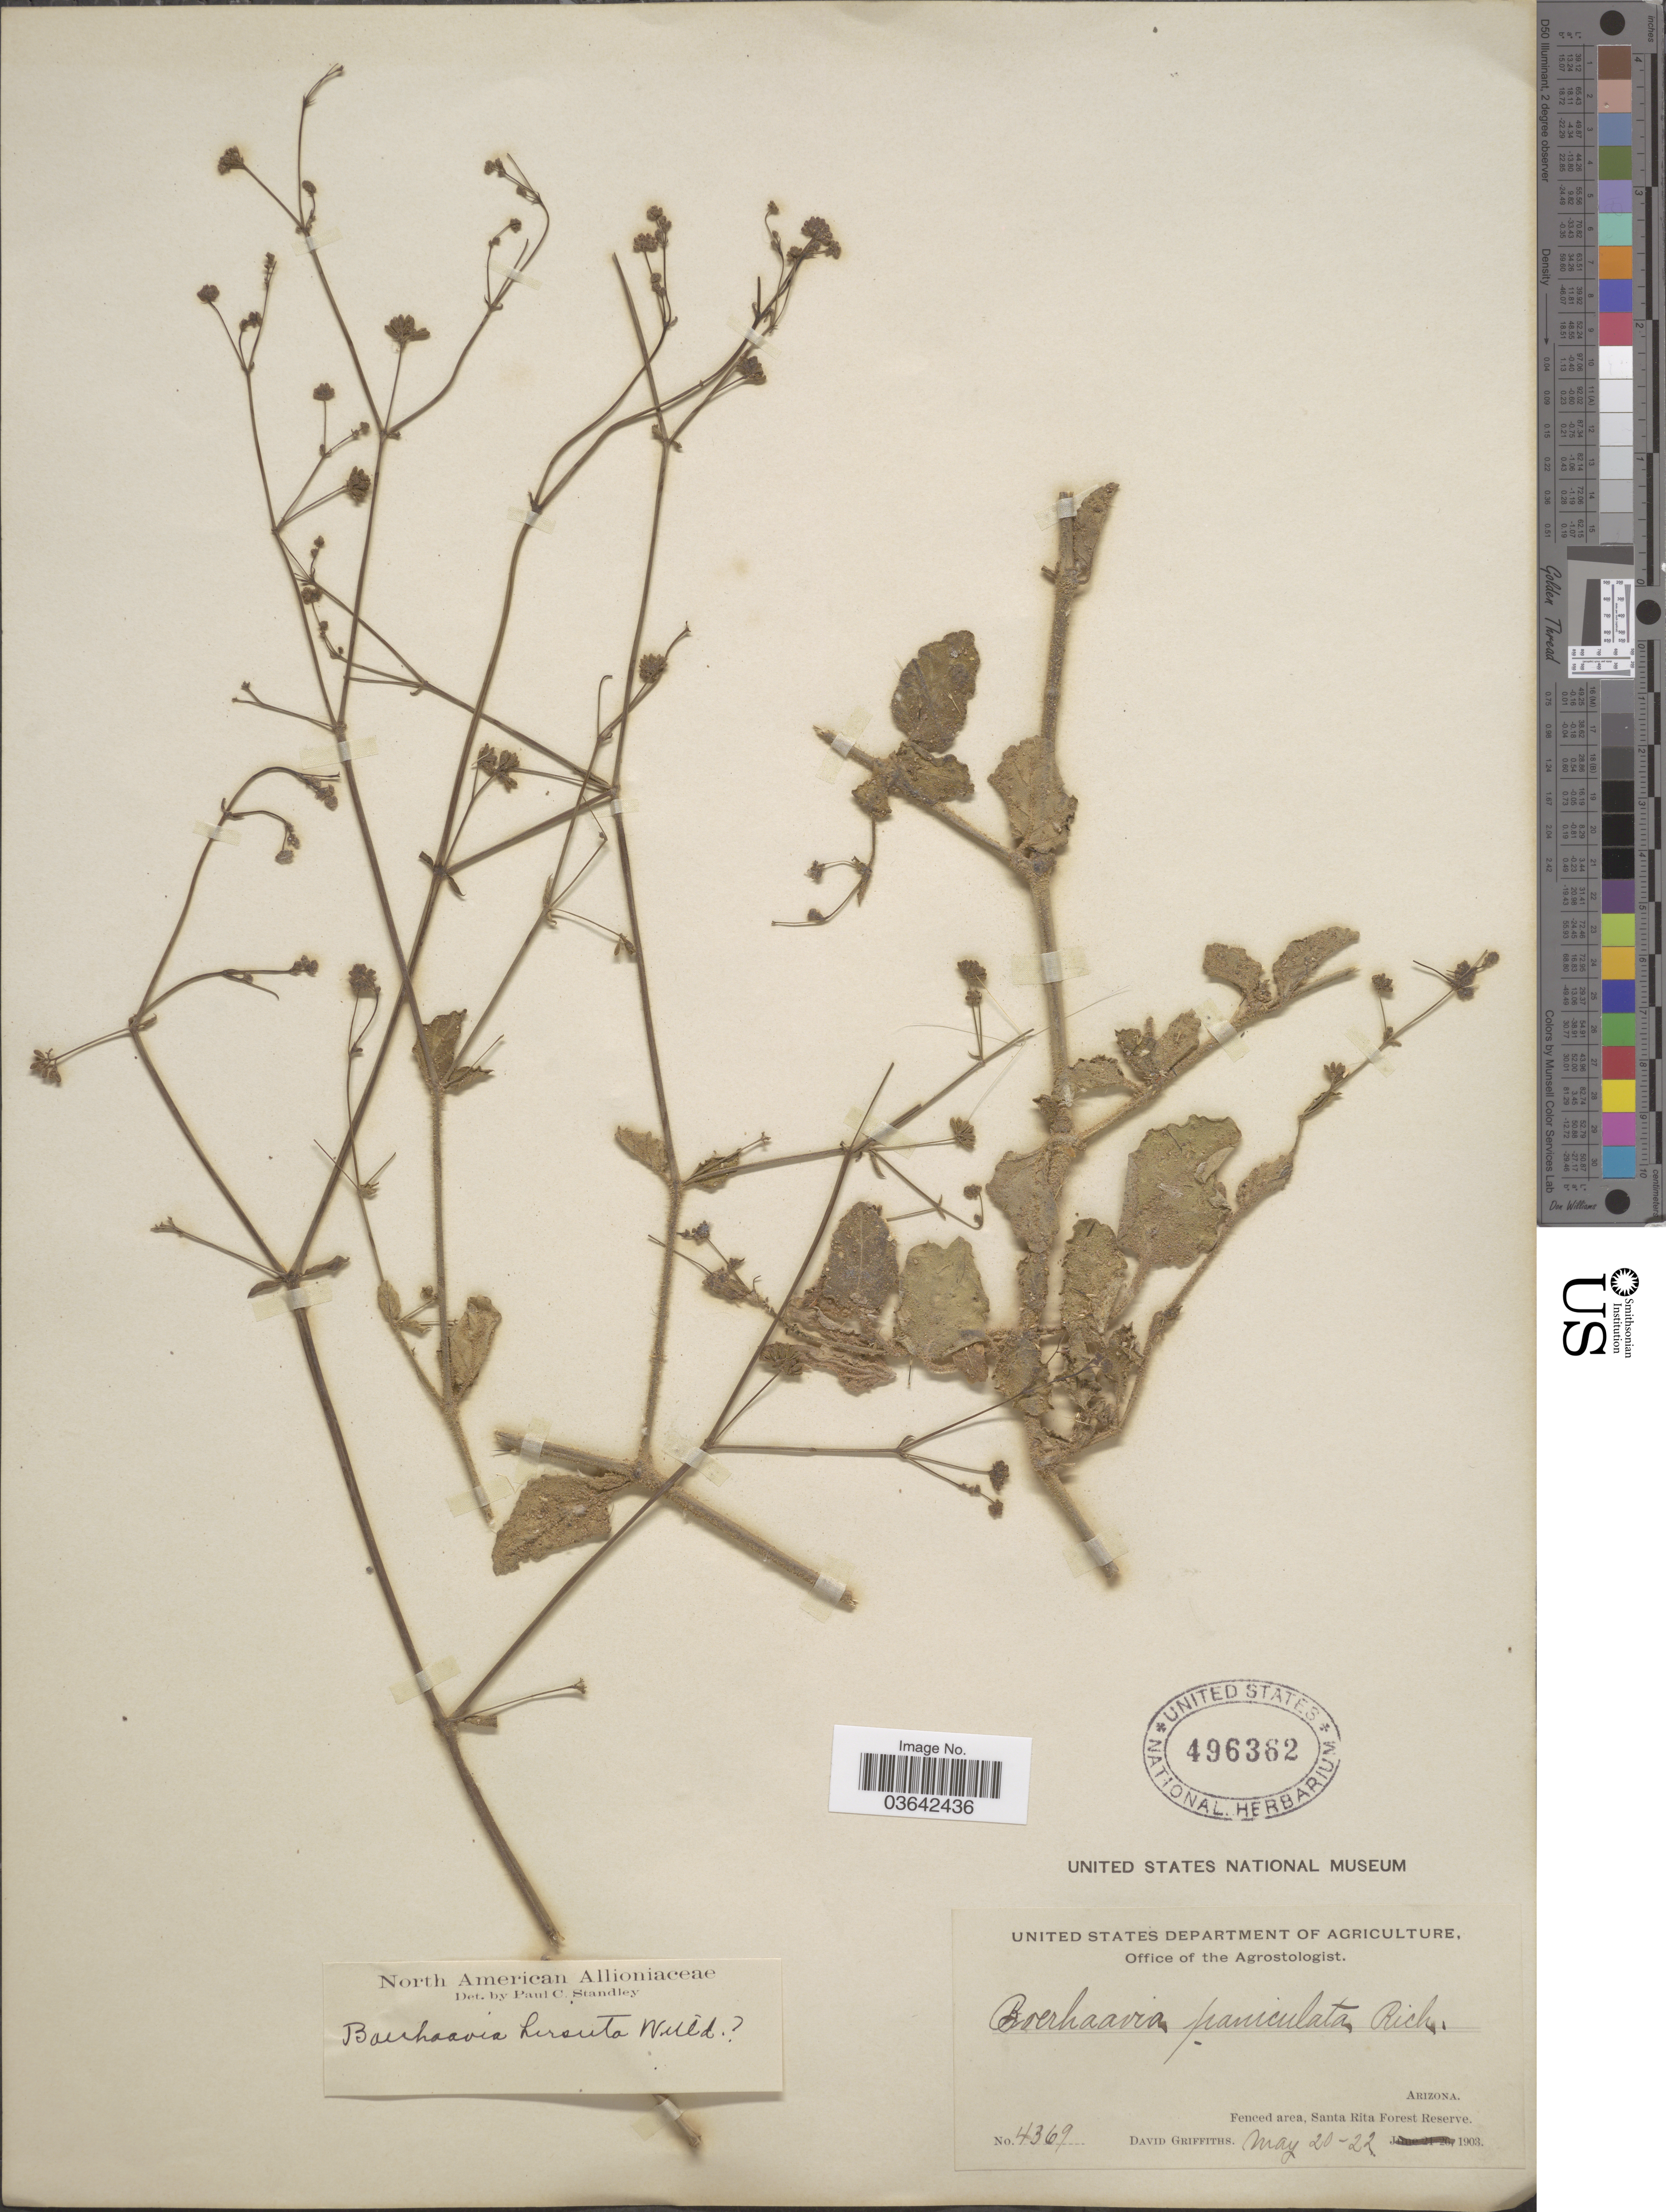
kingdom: Plantae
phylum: Tracheophyta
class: Magnoliopsida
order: Caryophyllales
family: Nyctaginaceae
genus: Boerhavia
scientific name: Boerhavia coccinea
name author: Mill.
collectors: D. Griffiths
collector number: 4369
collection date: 1903-05-20/1903-05-22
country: United States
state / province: Arizona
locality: Fenced area, Santa Rita Forest Reserve.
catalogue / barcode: US 496362